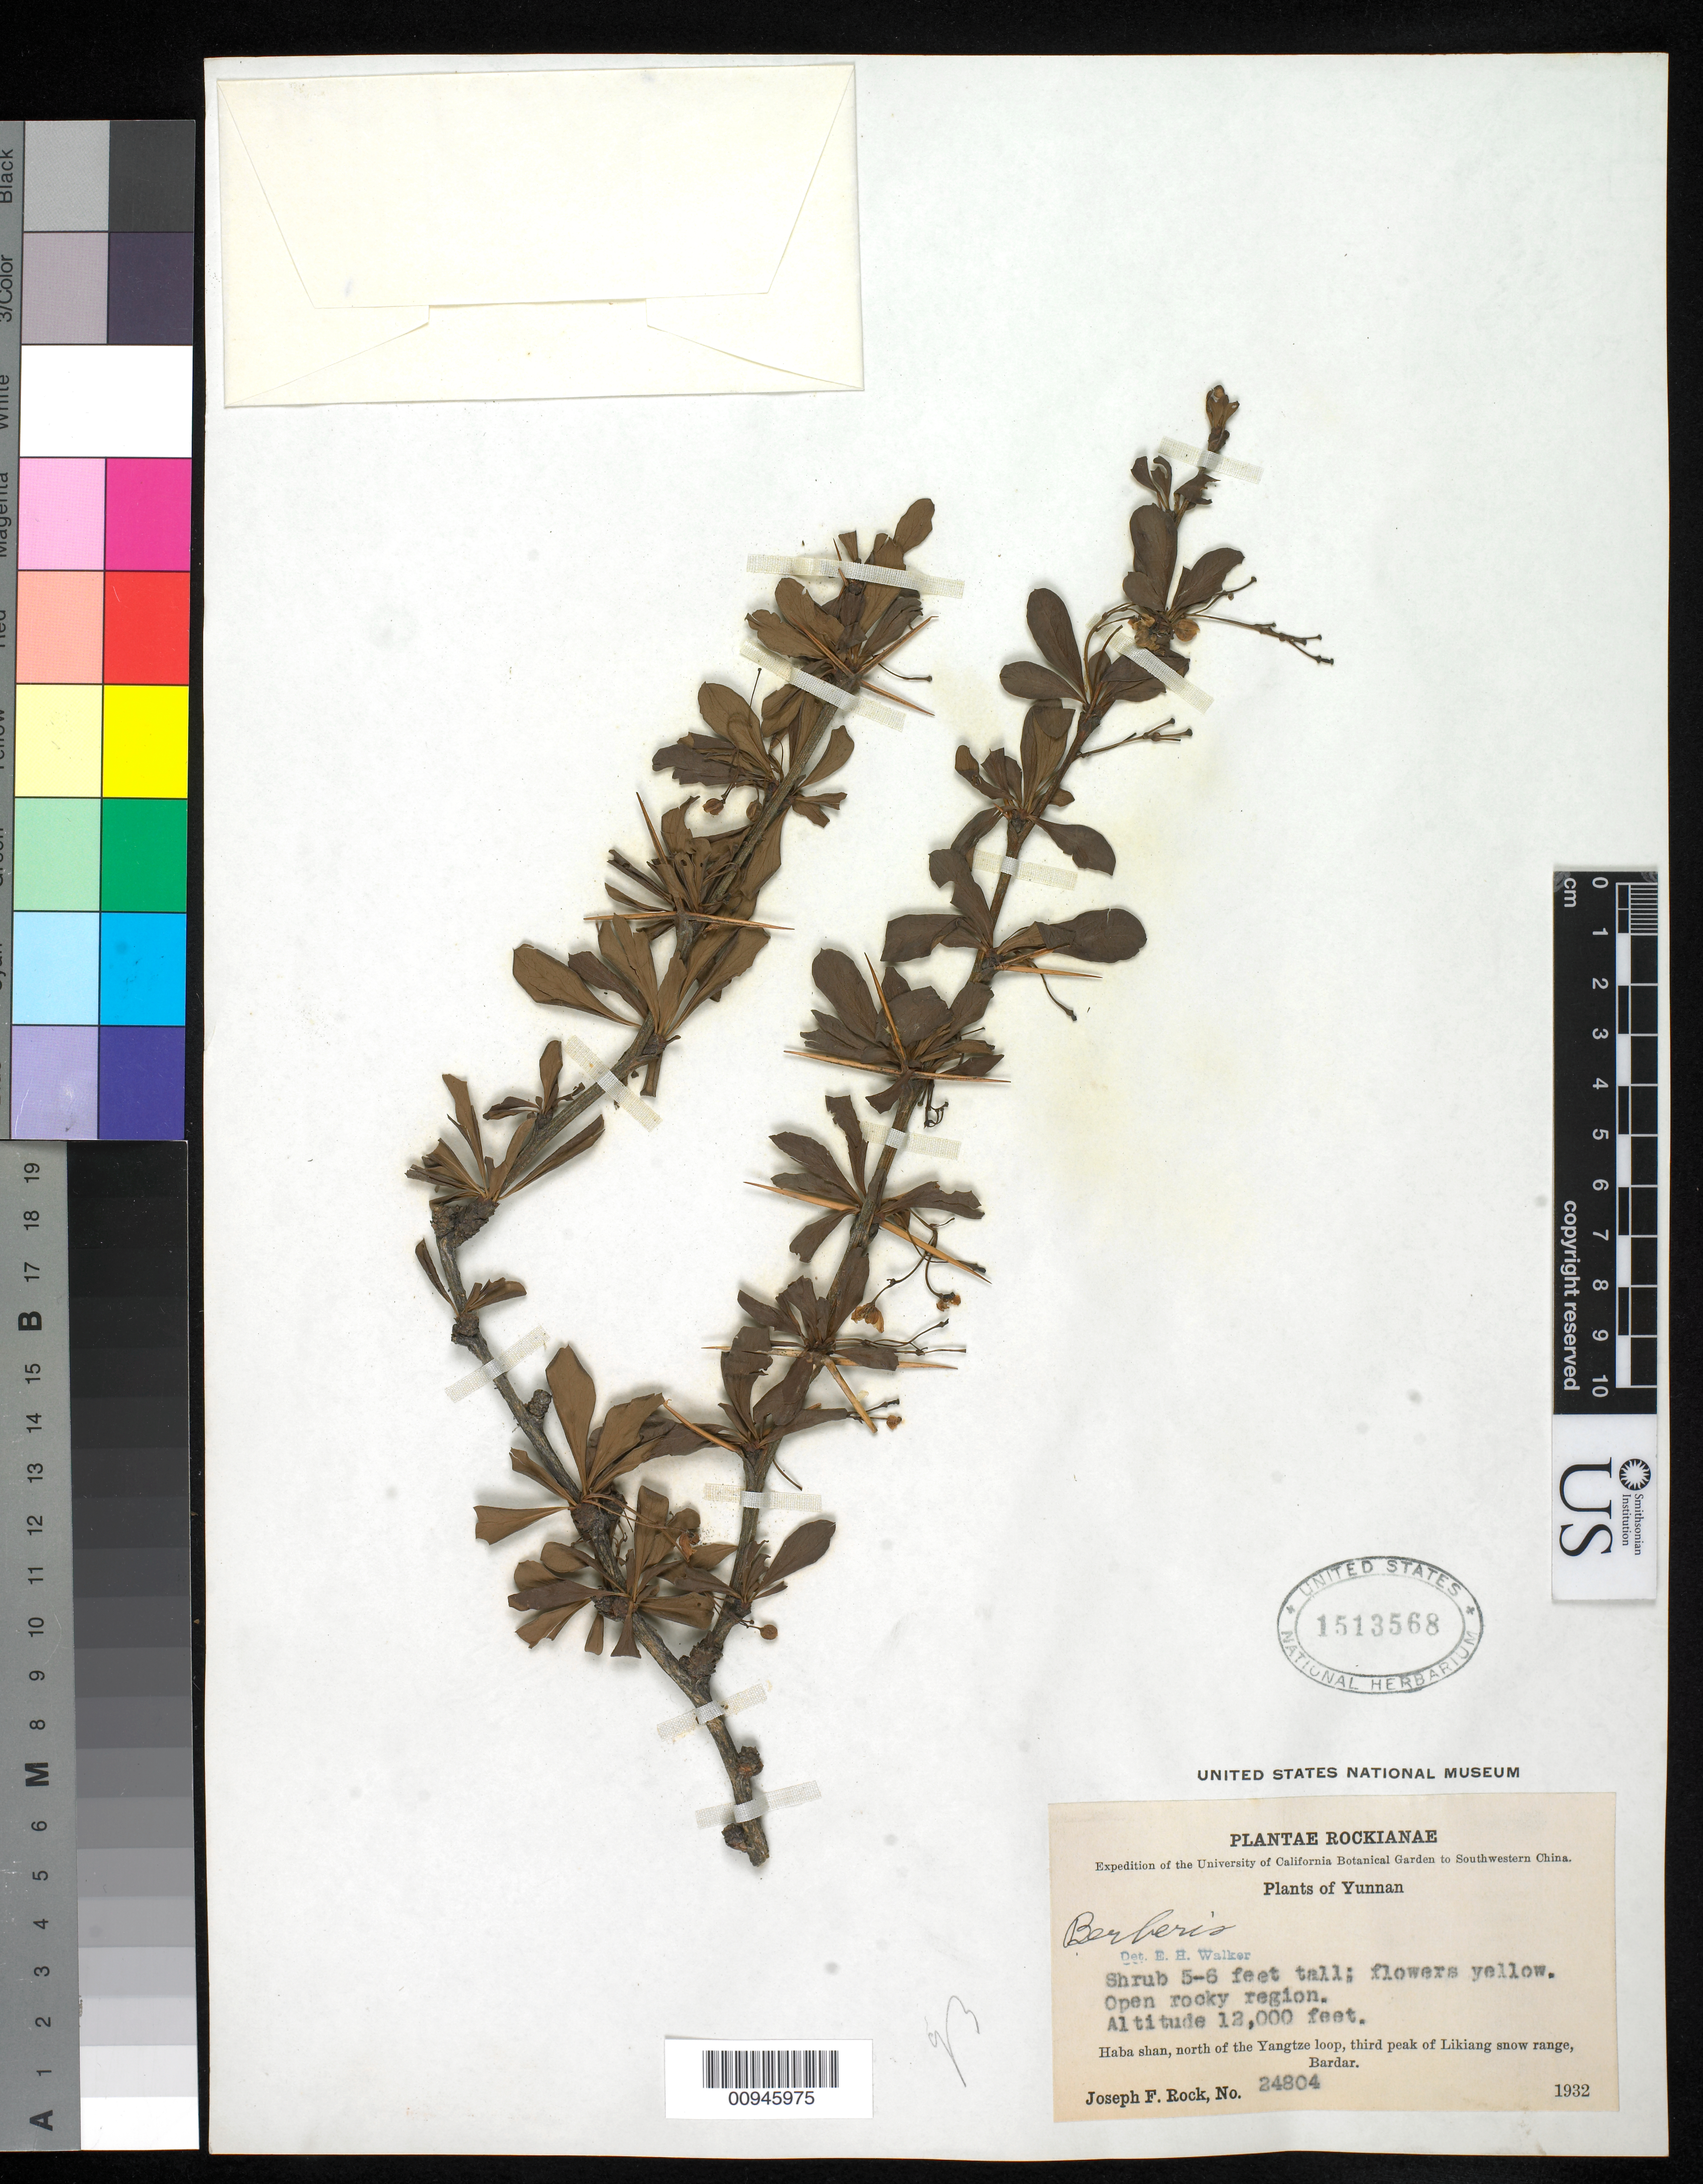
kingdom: Plantae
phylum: Tracheophyta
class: Magnoliopsida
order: Ranunculales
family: Berberidaceae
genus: Berberis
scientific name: Berberis sp.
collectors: J. F. Rock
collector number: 24804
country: China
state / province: Yunnan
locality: Haba shun, N of Yangtze loop, third peak of Likiang snow range, Bardar.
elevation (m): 3658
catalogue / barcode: US 1513568